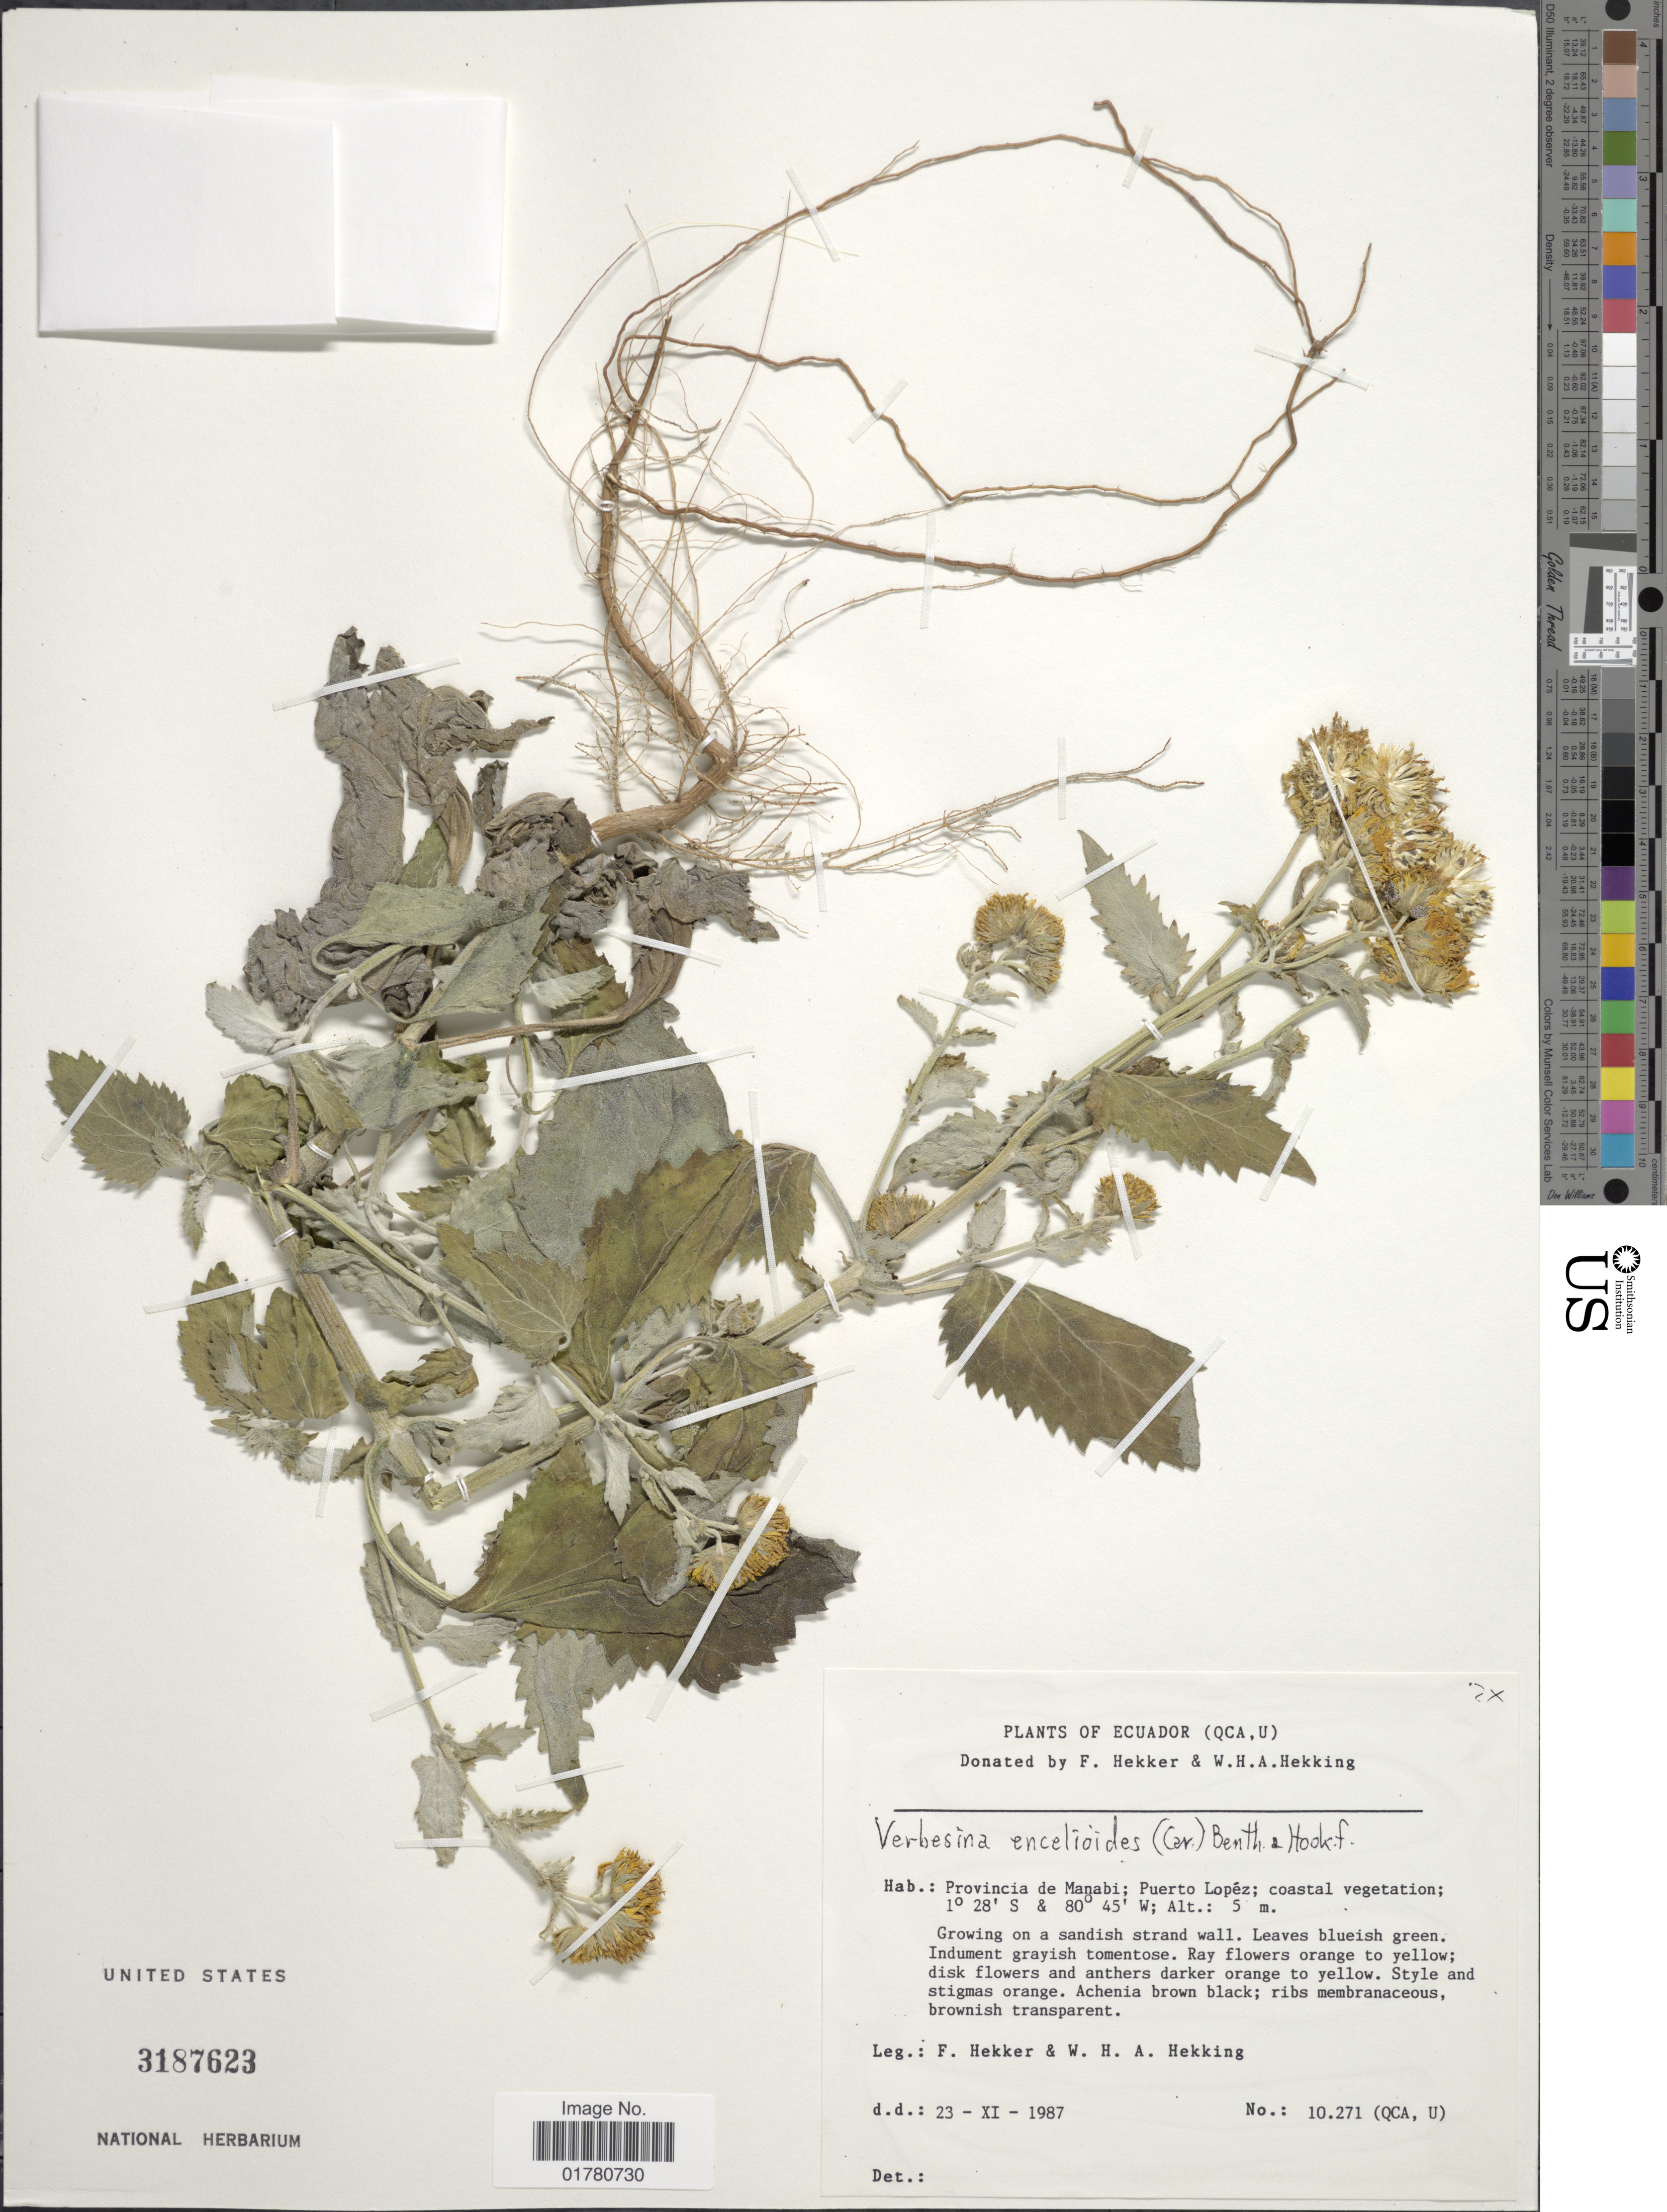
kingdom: Plantae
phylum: Tracheophyta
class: Magnoliopsida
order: Asterales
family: Asteraceae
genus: Verbesina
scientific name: Verbesina encelioides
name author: (Cav.) Benth. & Hook. ex A. Gray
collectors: F. Hekker & W. H. A. Hekking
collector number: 10271 (QCA, U)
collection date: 1987-11-23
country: Ecuador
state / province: Manabí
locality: Puerto Lopéz;coastal vegetation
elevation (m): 5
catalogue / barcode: US 3187623